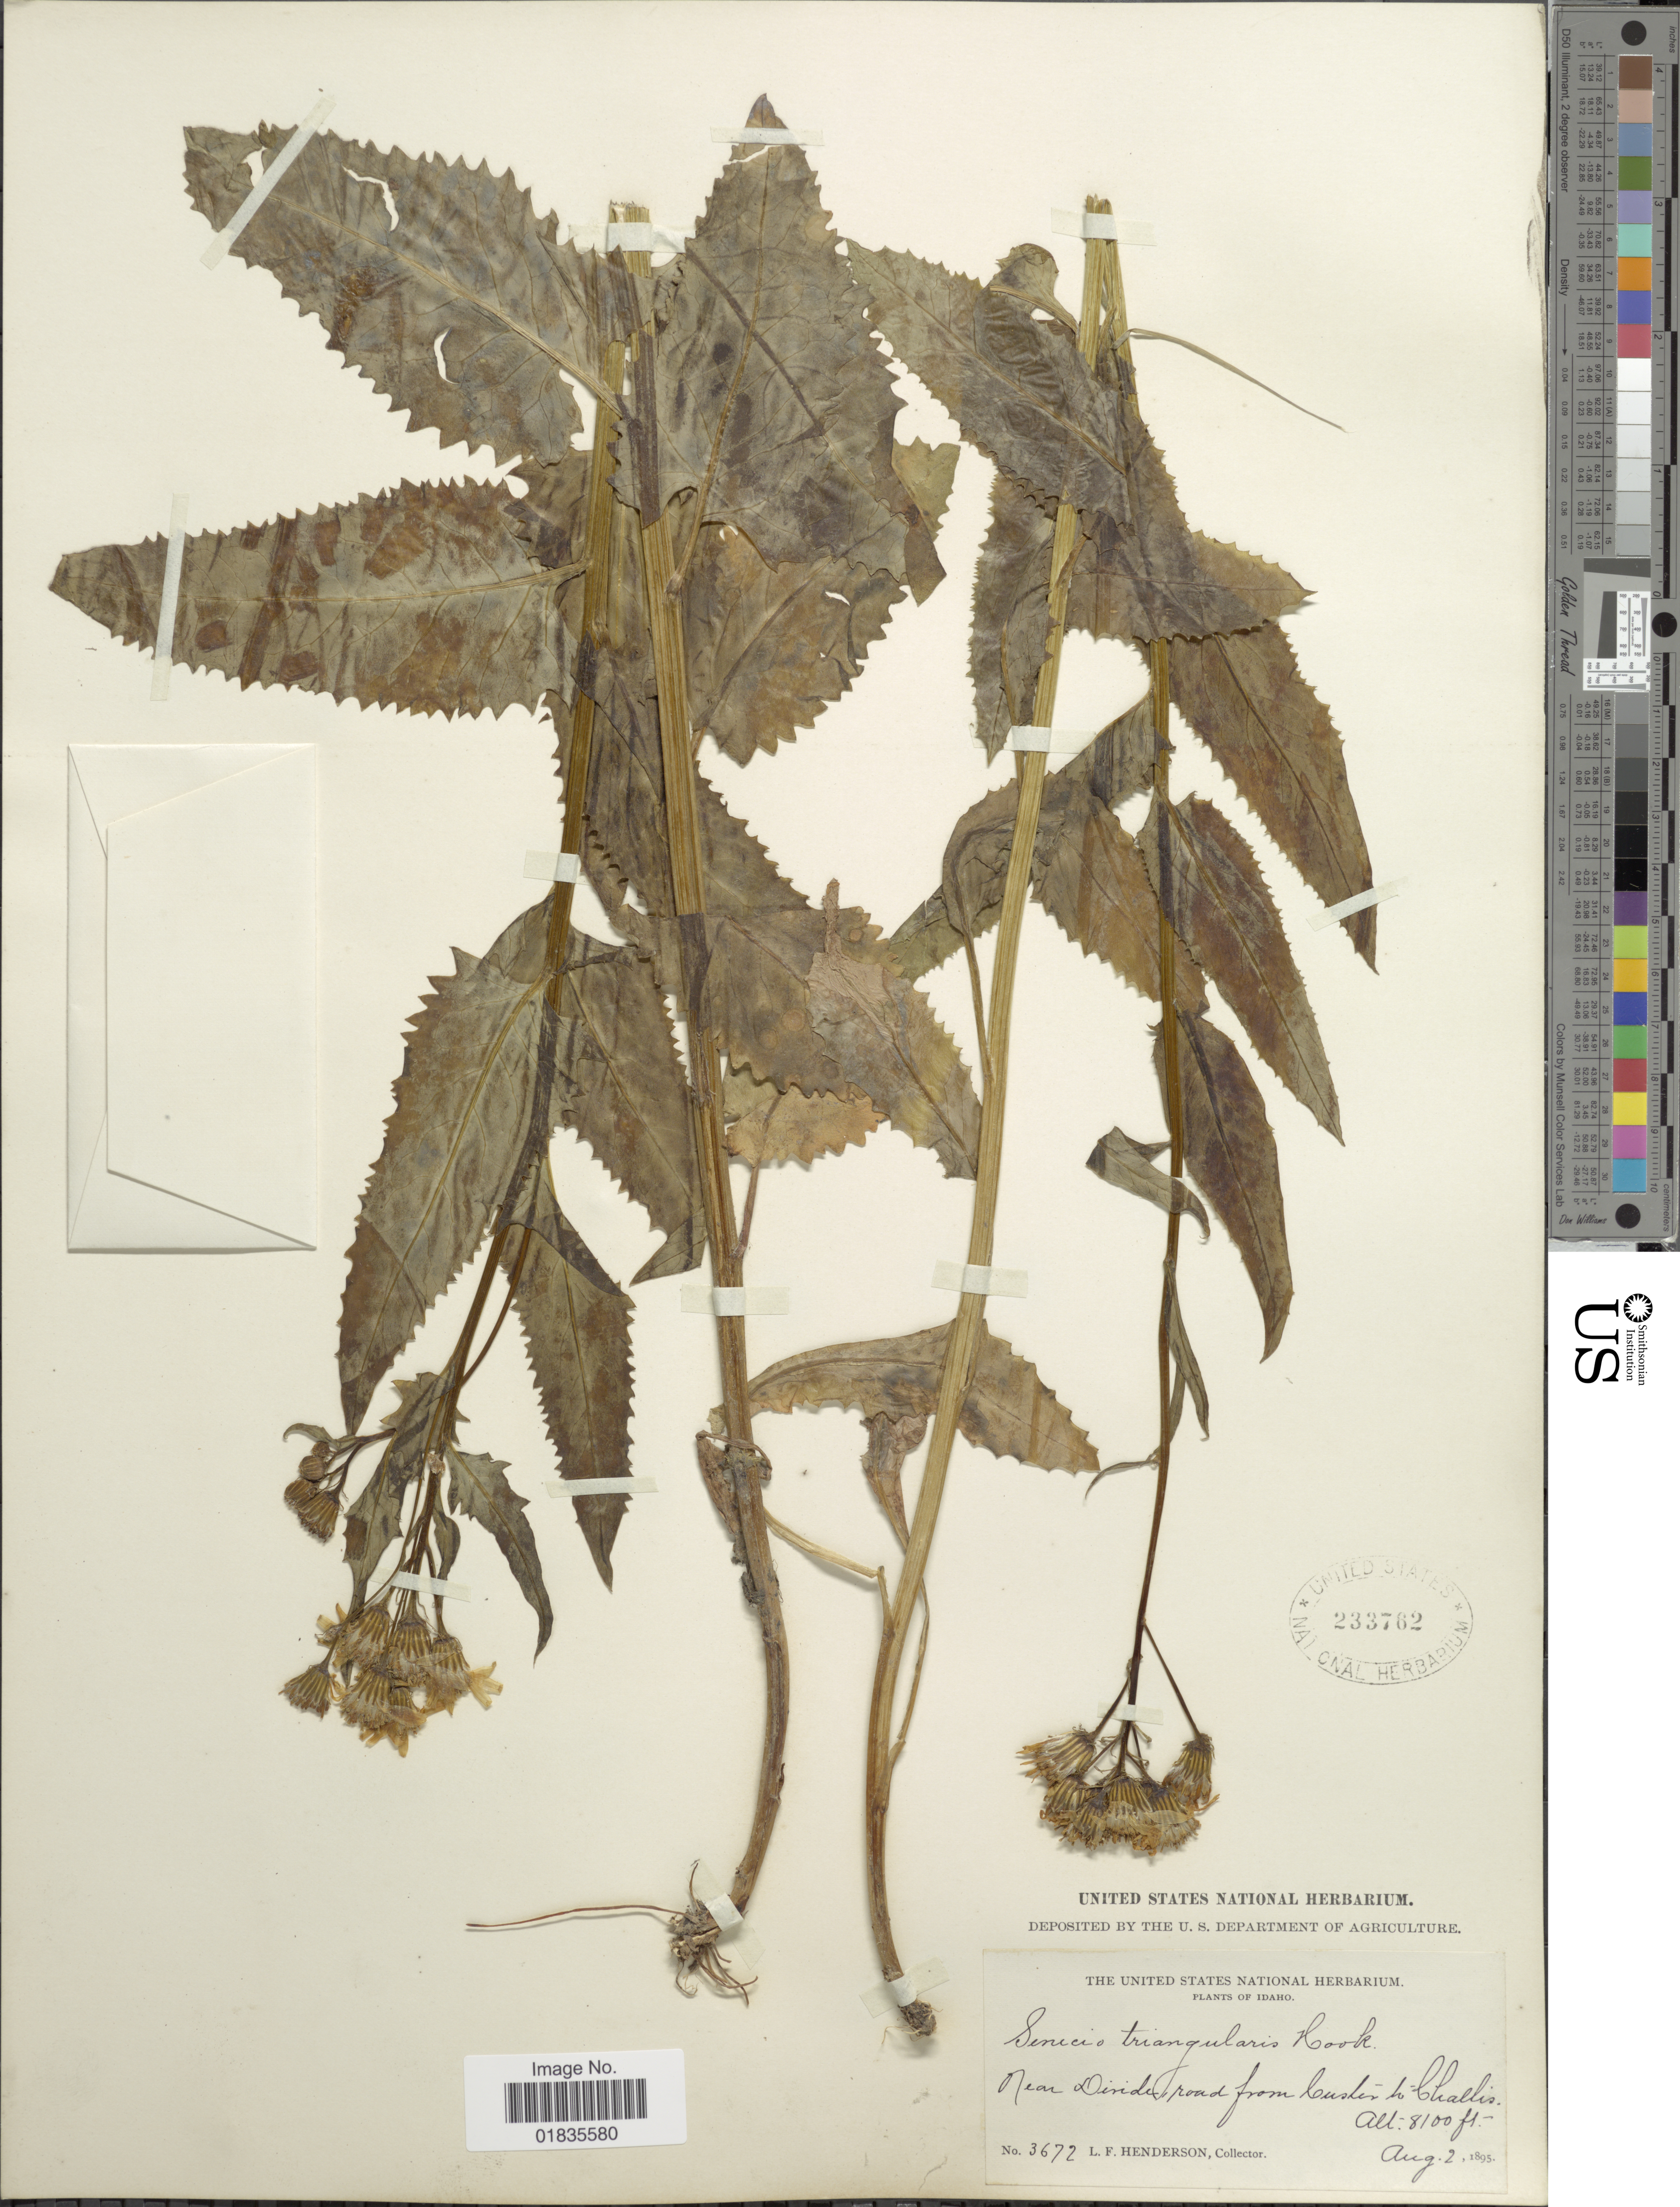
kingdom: Plantae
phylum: Tracheophyta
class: Magnoliopsida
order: Asterales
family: Asteraceae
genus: Senecio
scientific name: Senecio triangularis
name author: Hook.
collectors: L. Henderson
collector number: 3672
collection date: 1895-08-02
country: United States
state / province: Idaho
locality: Near Divide, road from Custer to Challis.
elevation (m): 2469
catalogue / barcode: US 233762